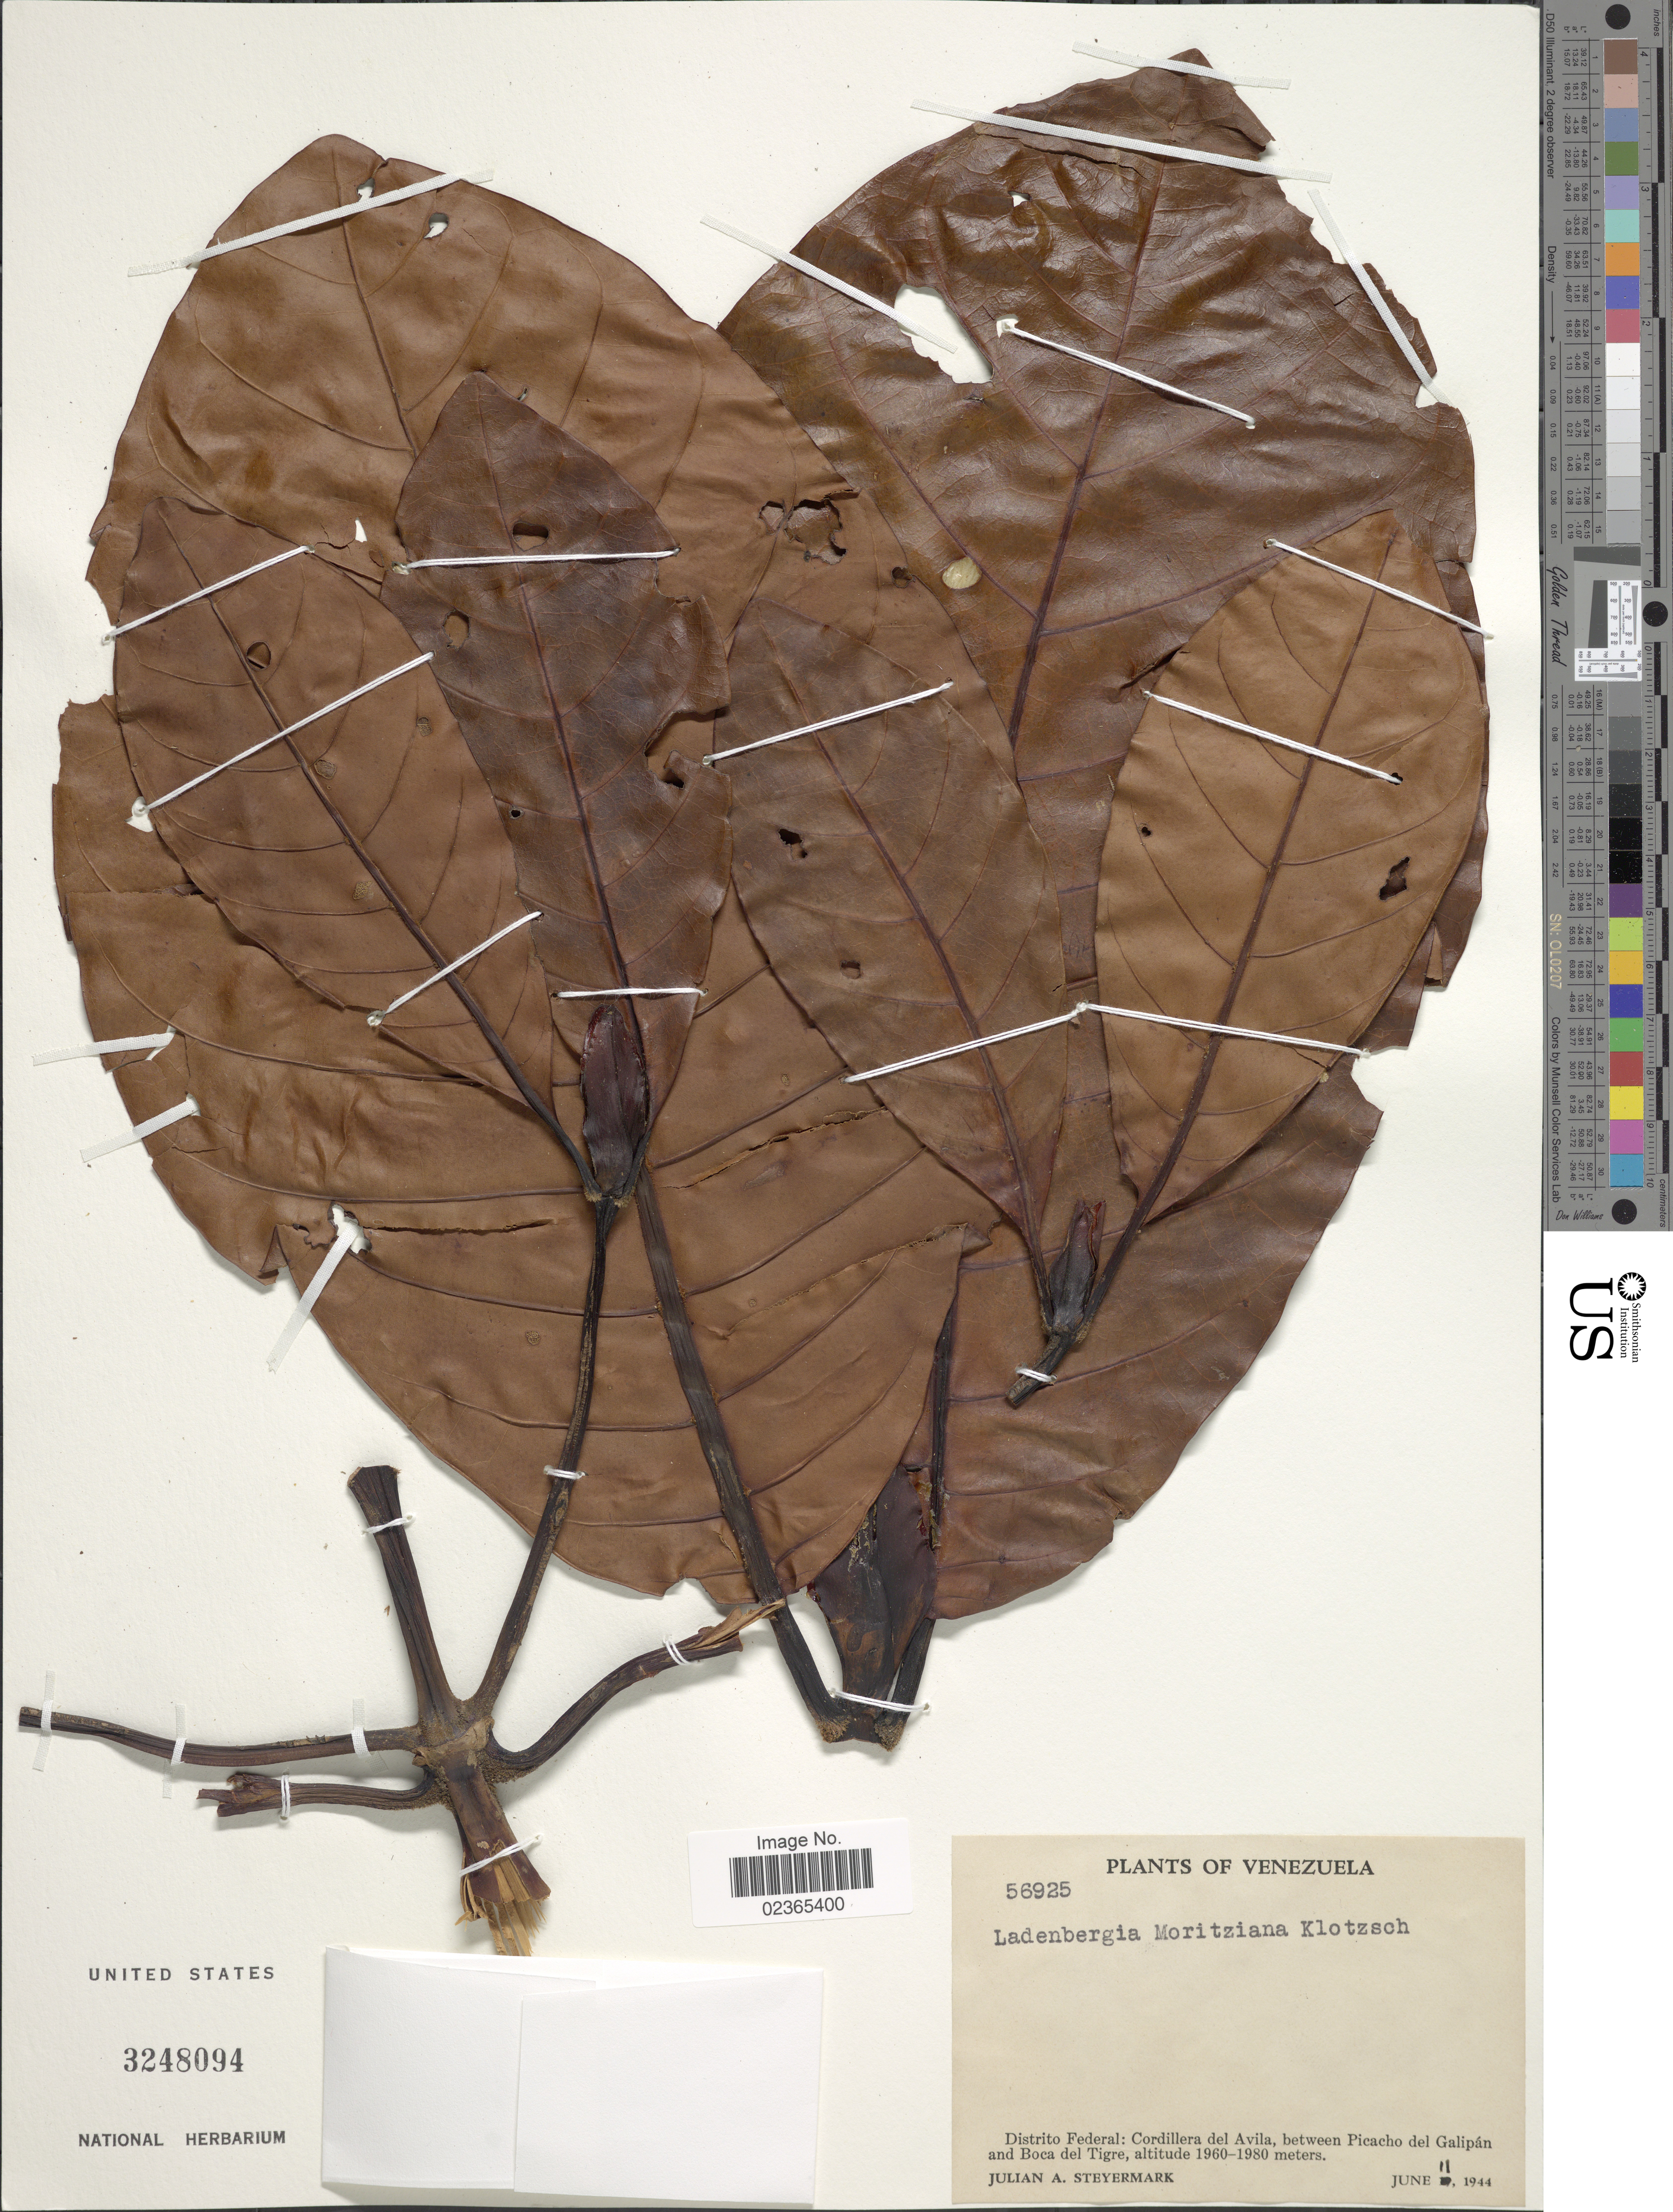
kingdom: Plantae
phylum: Tracheophyta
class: Magnoliopsida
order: Gentianales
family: Rubiaceae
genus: Ladenbergia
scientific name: Ladenbergia moritziana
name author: Klotzsch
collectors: J. Steyermark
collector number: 56925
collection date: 1944-06-11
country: Venezuela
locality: Distrito Federal: Cordillera del Avila, between Picacho del Galipan and Bocal del Tigre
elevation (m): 1960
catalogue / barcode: US 3248094